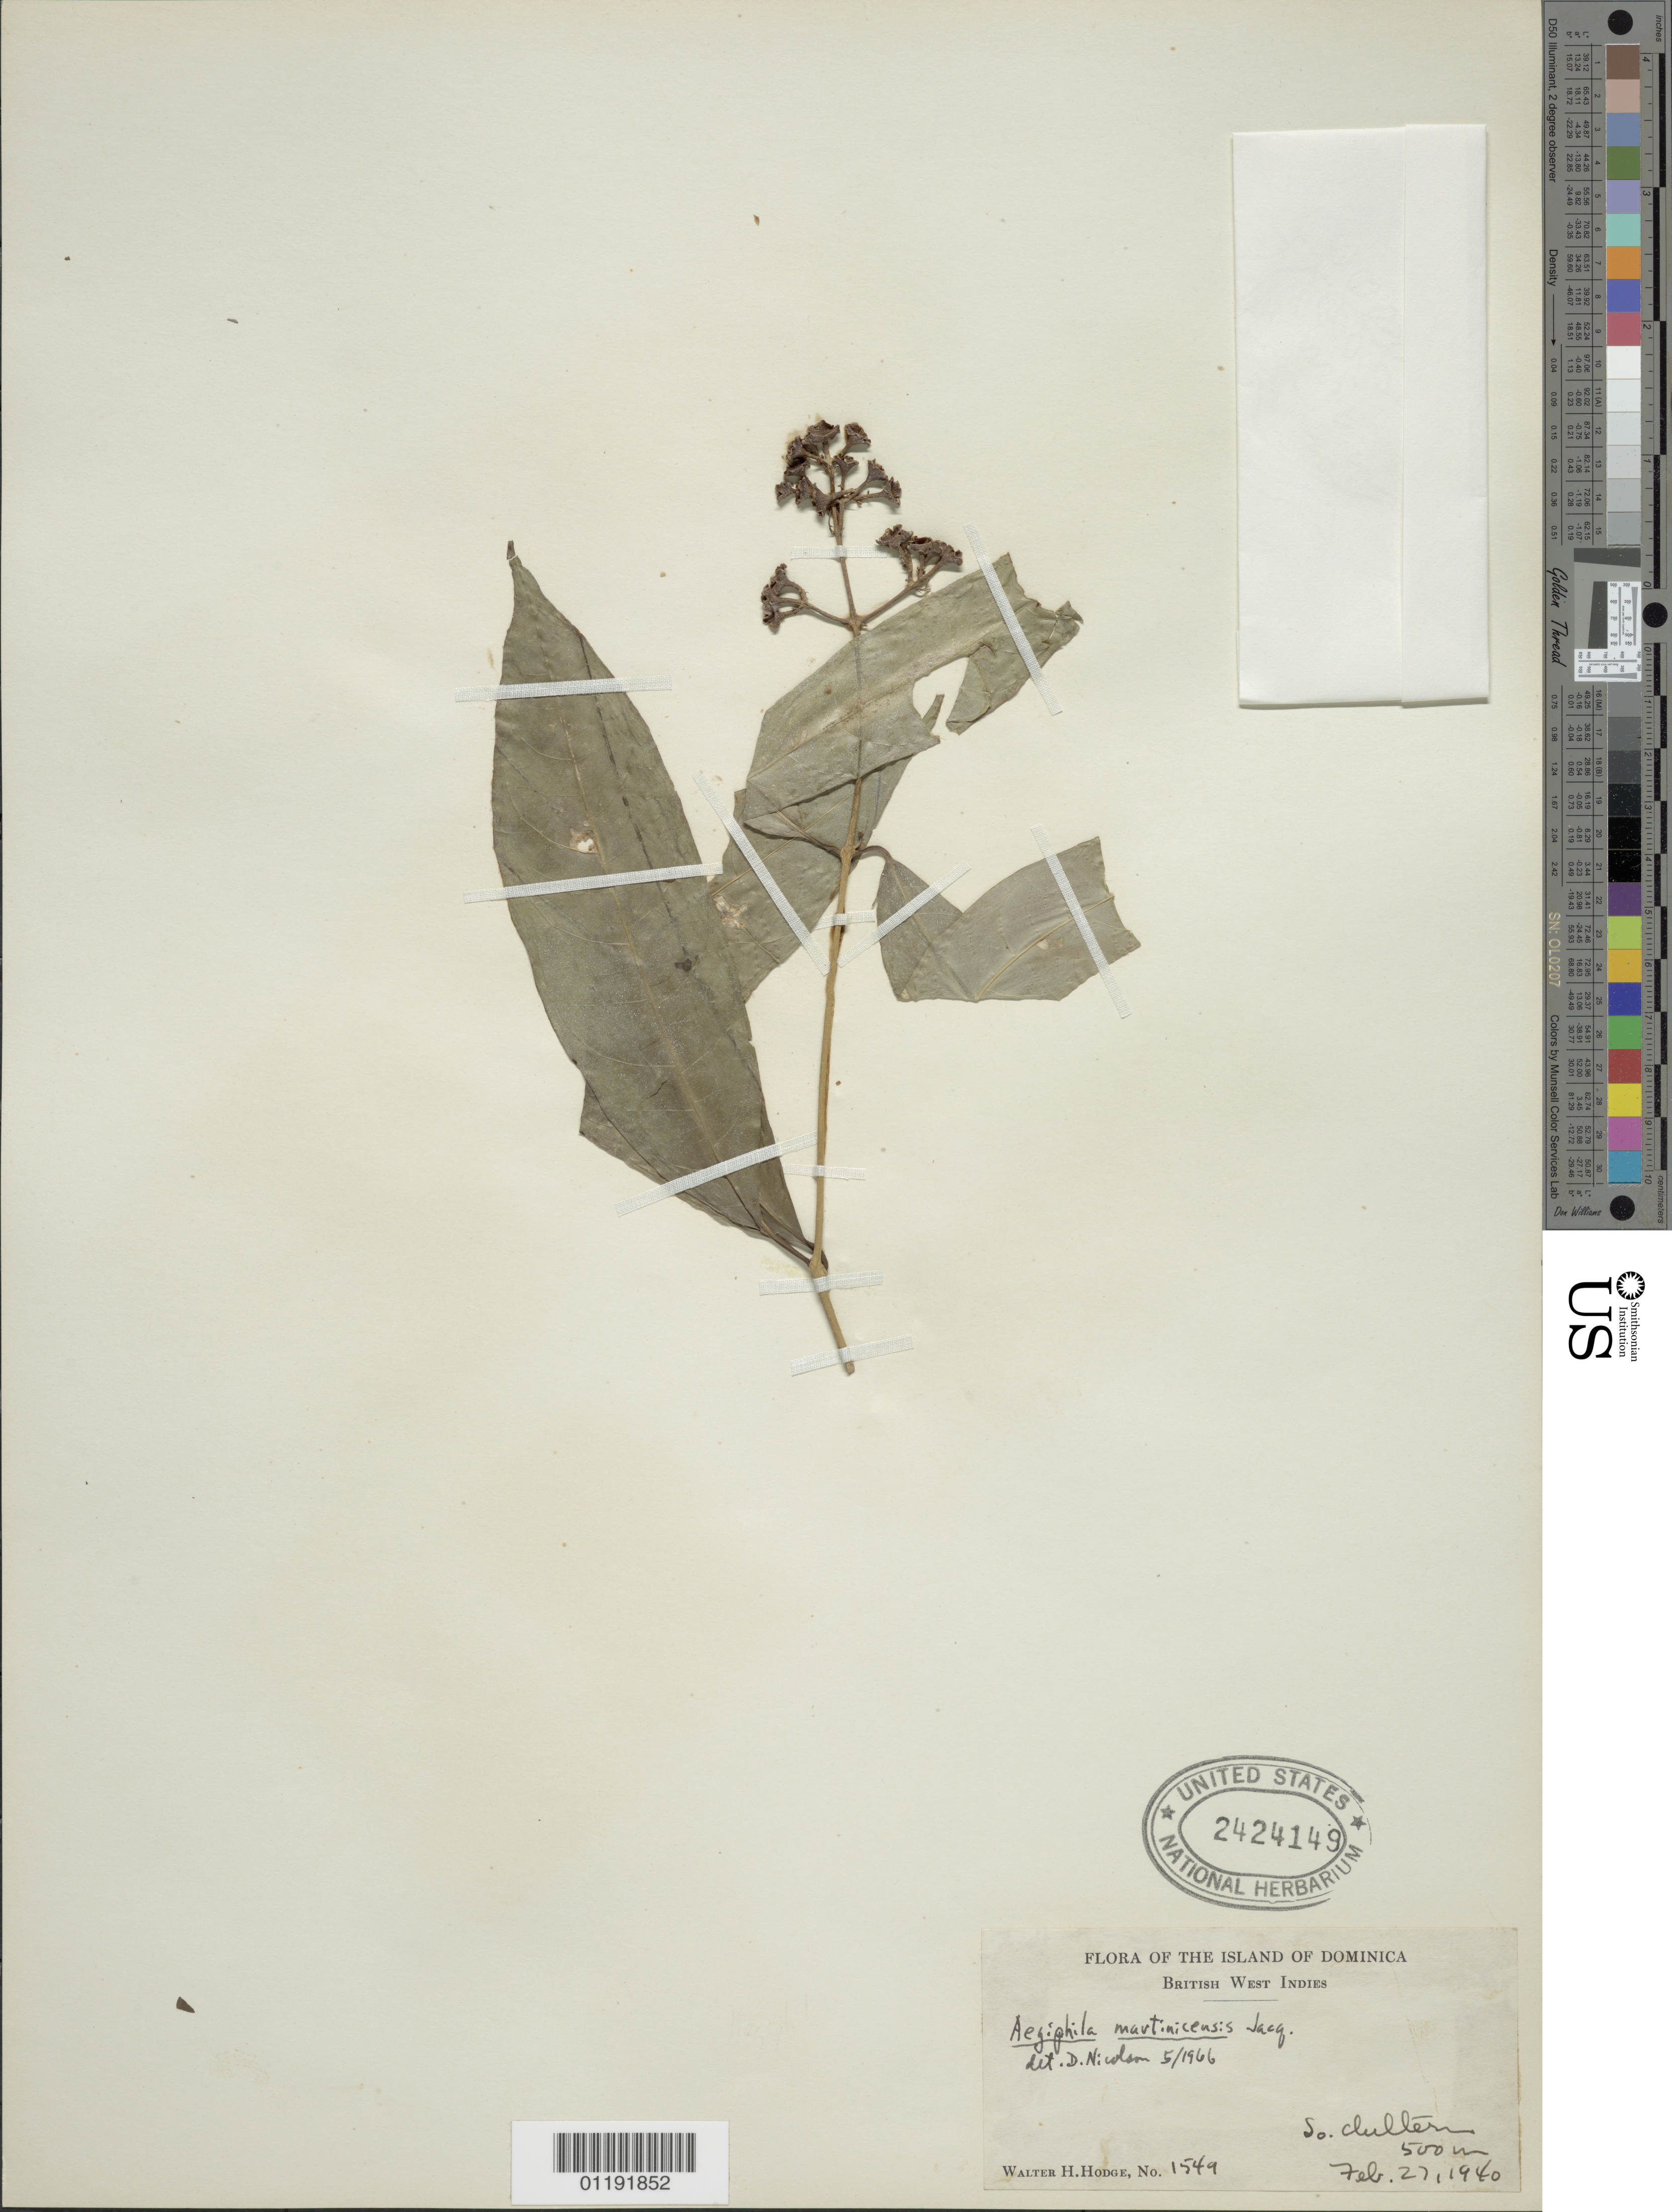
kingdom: Plantae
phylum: Tracheophyta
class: Magnoliopsida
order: Lamiales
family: Lamiaceae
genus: Aegiphila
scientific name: Aegiphila martinicensis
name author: Jacq.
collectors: W. Hodge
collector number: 1549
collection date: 1940-02-27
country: Dominica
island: Dominica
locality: South Chiltern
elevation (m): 500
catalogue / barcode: US 2424149